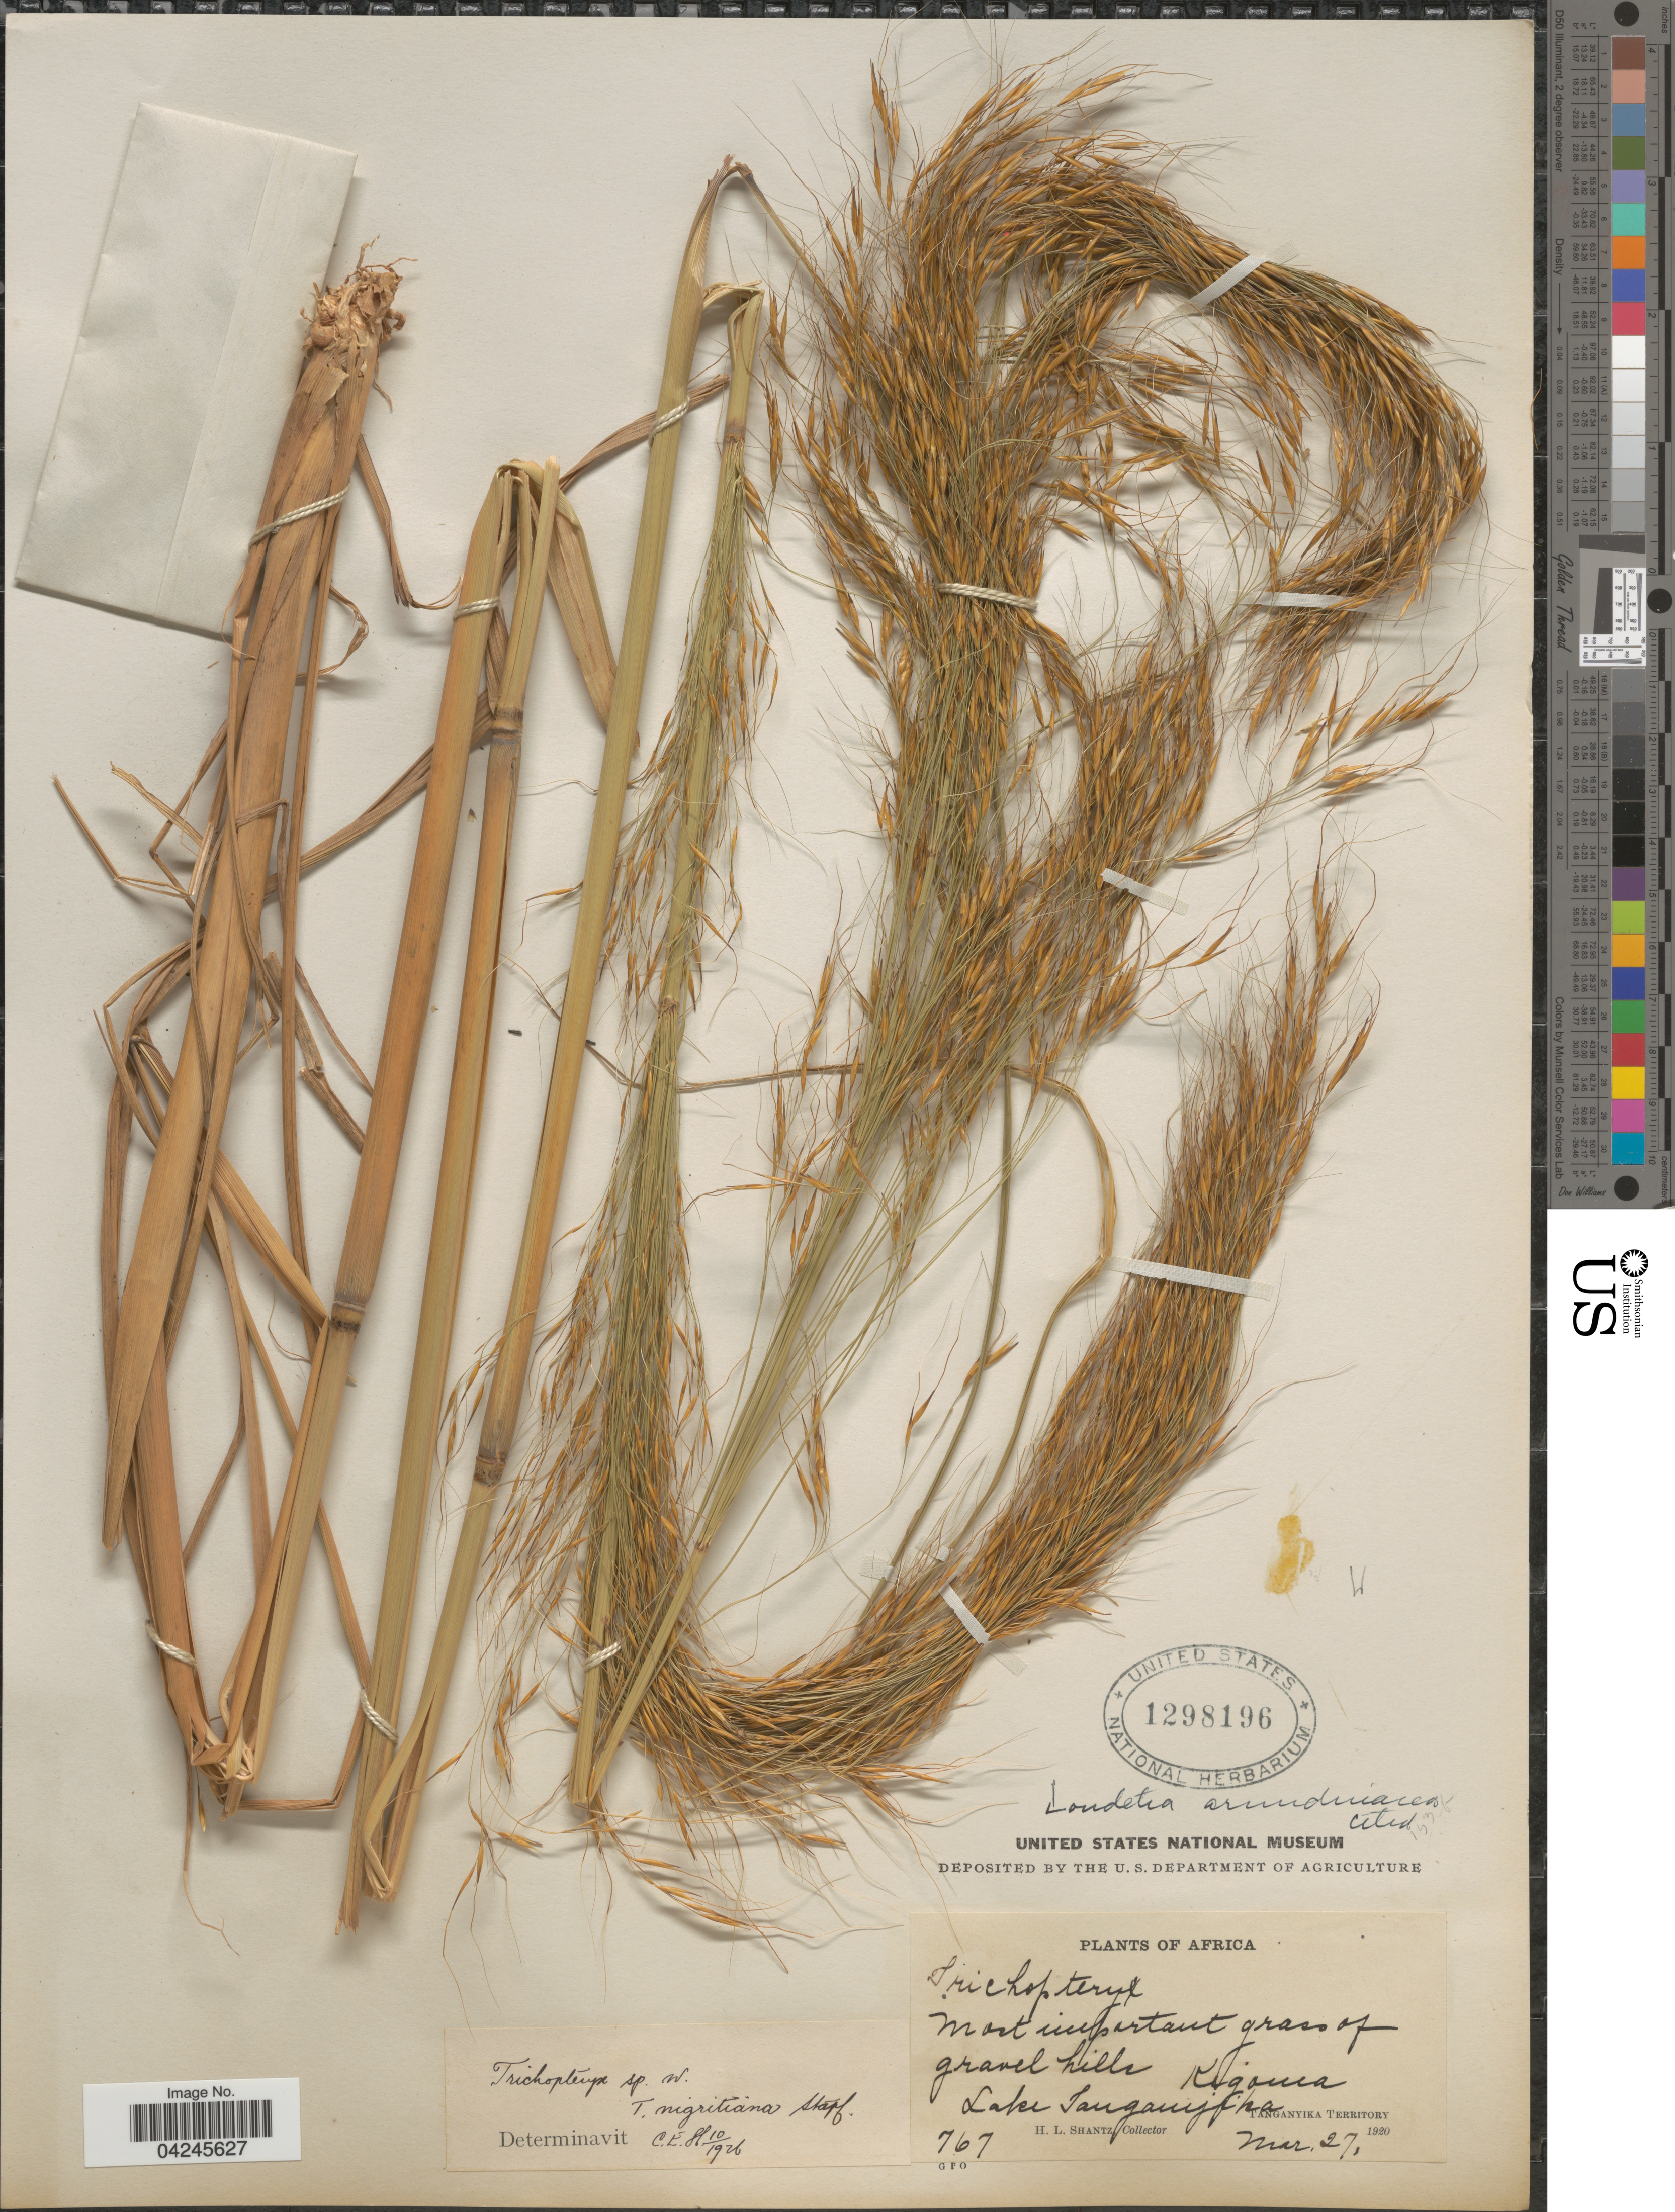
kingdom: Plantae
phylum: Tracheophyta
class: Liliopsida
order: Poales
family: Poaceae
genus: Loudetia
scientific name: Loudetia arundinacea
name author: (Hochst. ex A. Rich.) Steud.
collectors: H. Shantz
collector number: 767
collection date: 1920-03-27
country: Tanzania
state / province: Kigoma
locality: Lake Tanganyika. Tanganyika Territory.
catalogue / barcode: US 1298196